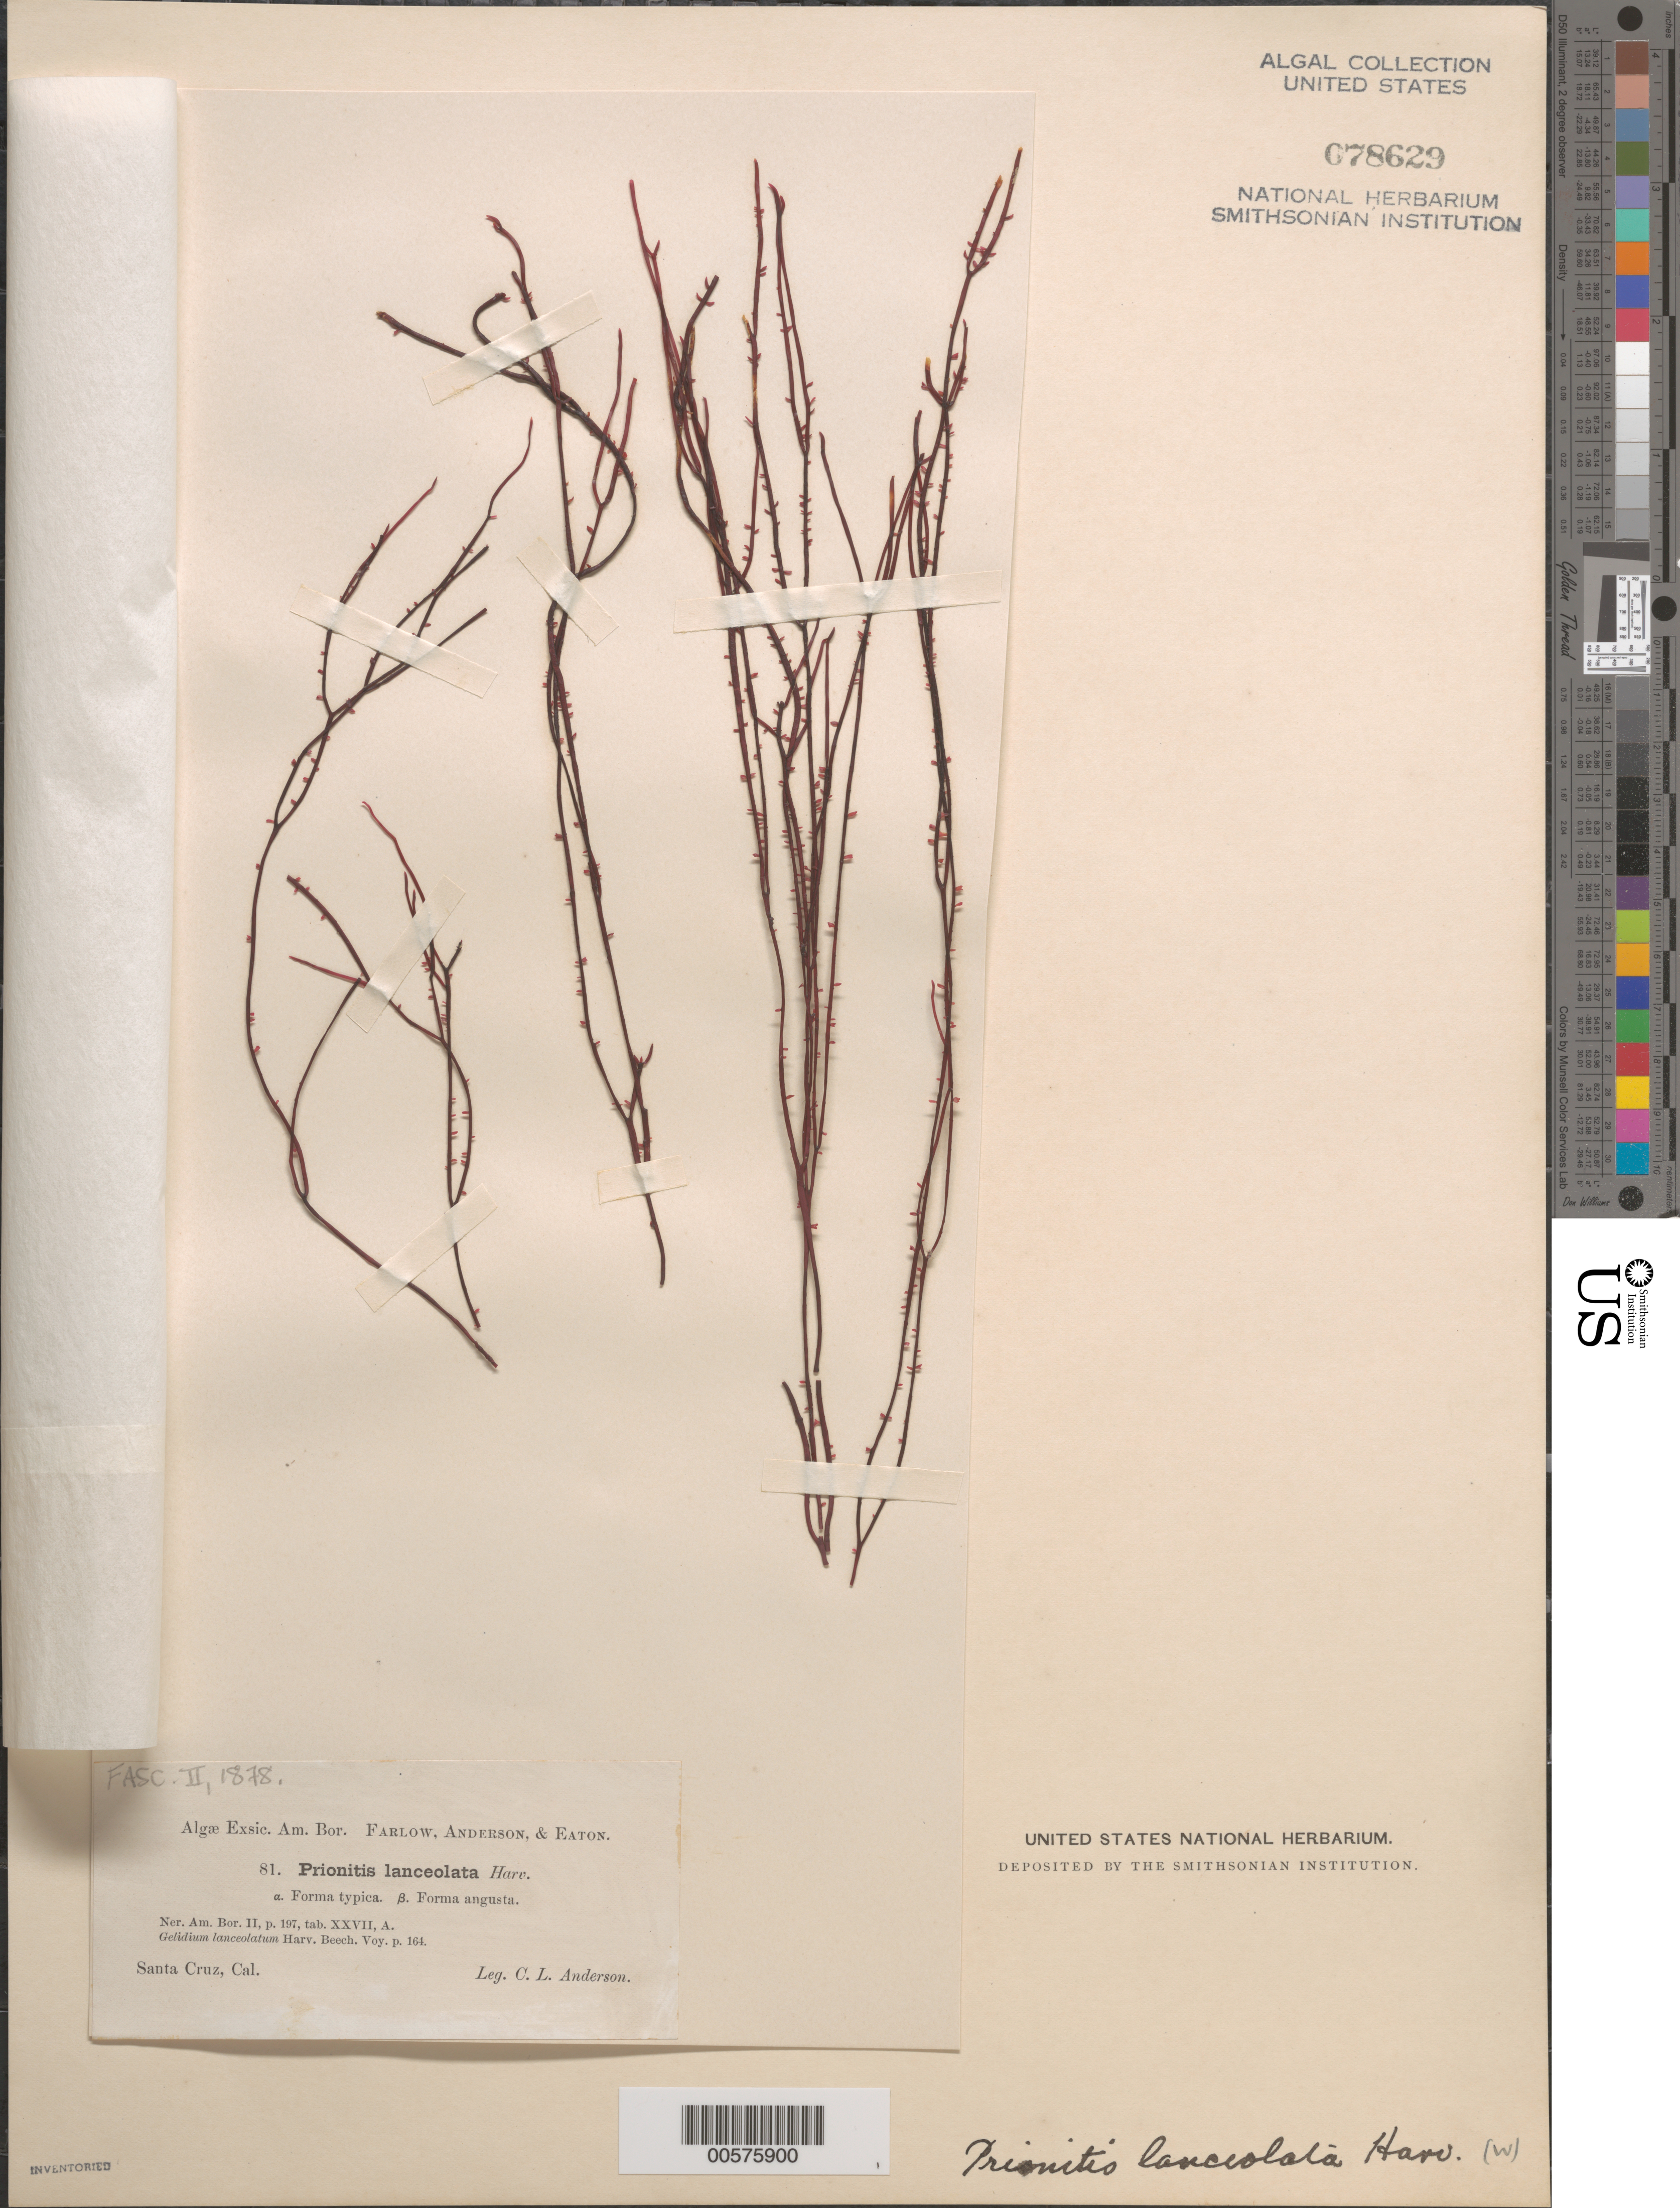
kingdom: Plantae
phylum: Rhodophyta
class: Florideophyceae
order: Cryptonemiales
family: Cryptonemiaceae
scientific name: Prionitis lanceolata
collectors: C. L. Anderson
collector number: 81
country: United States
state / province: California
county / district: Santa Cruz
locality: Santa Cruz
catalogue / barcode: US 78629